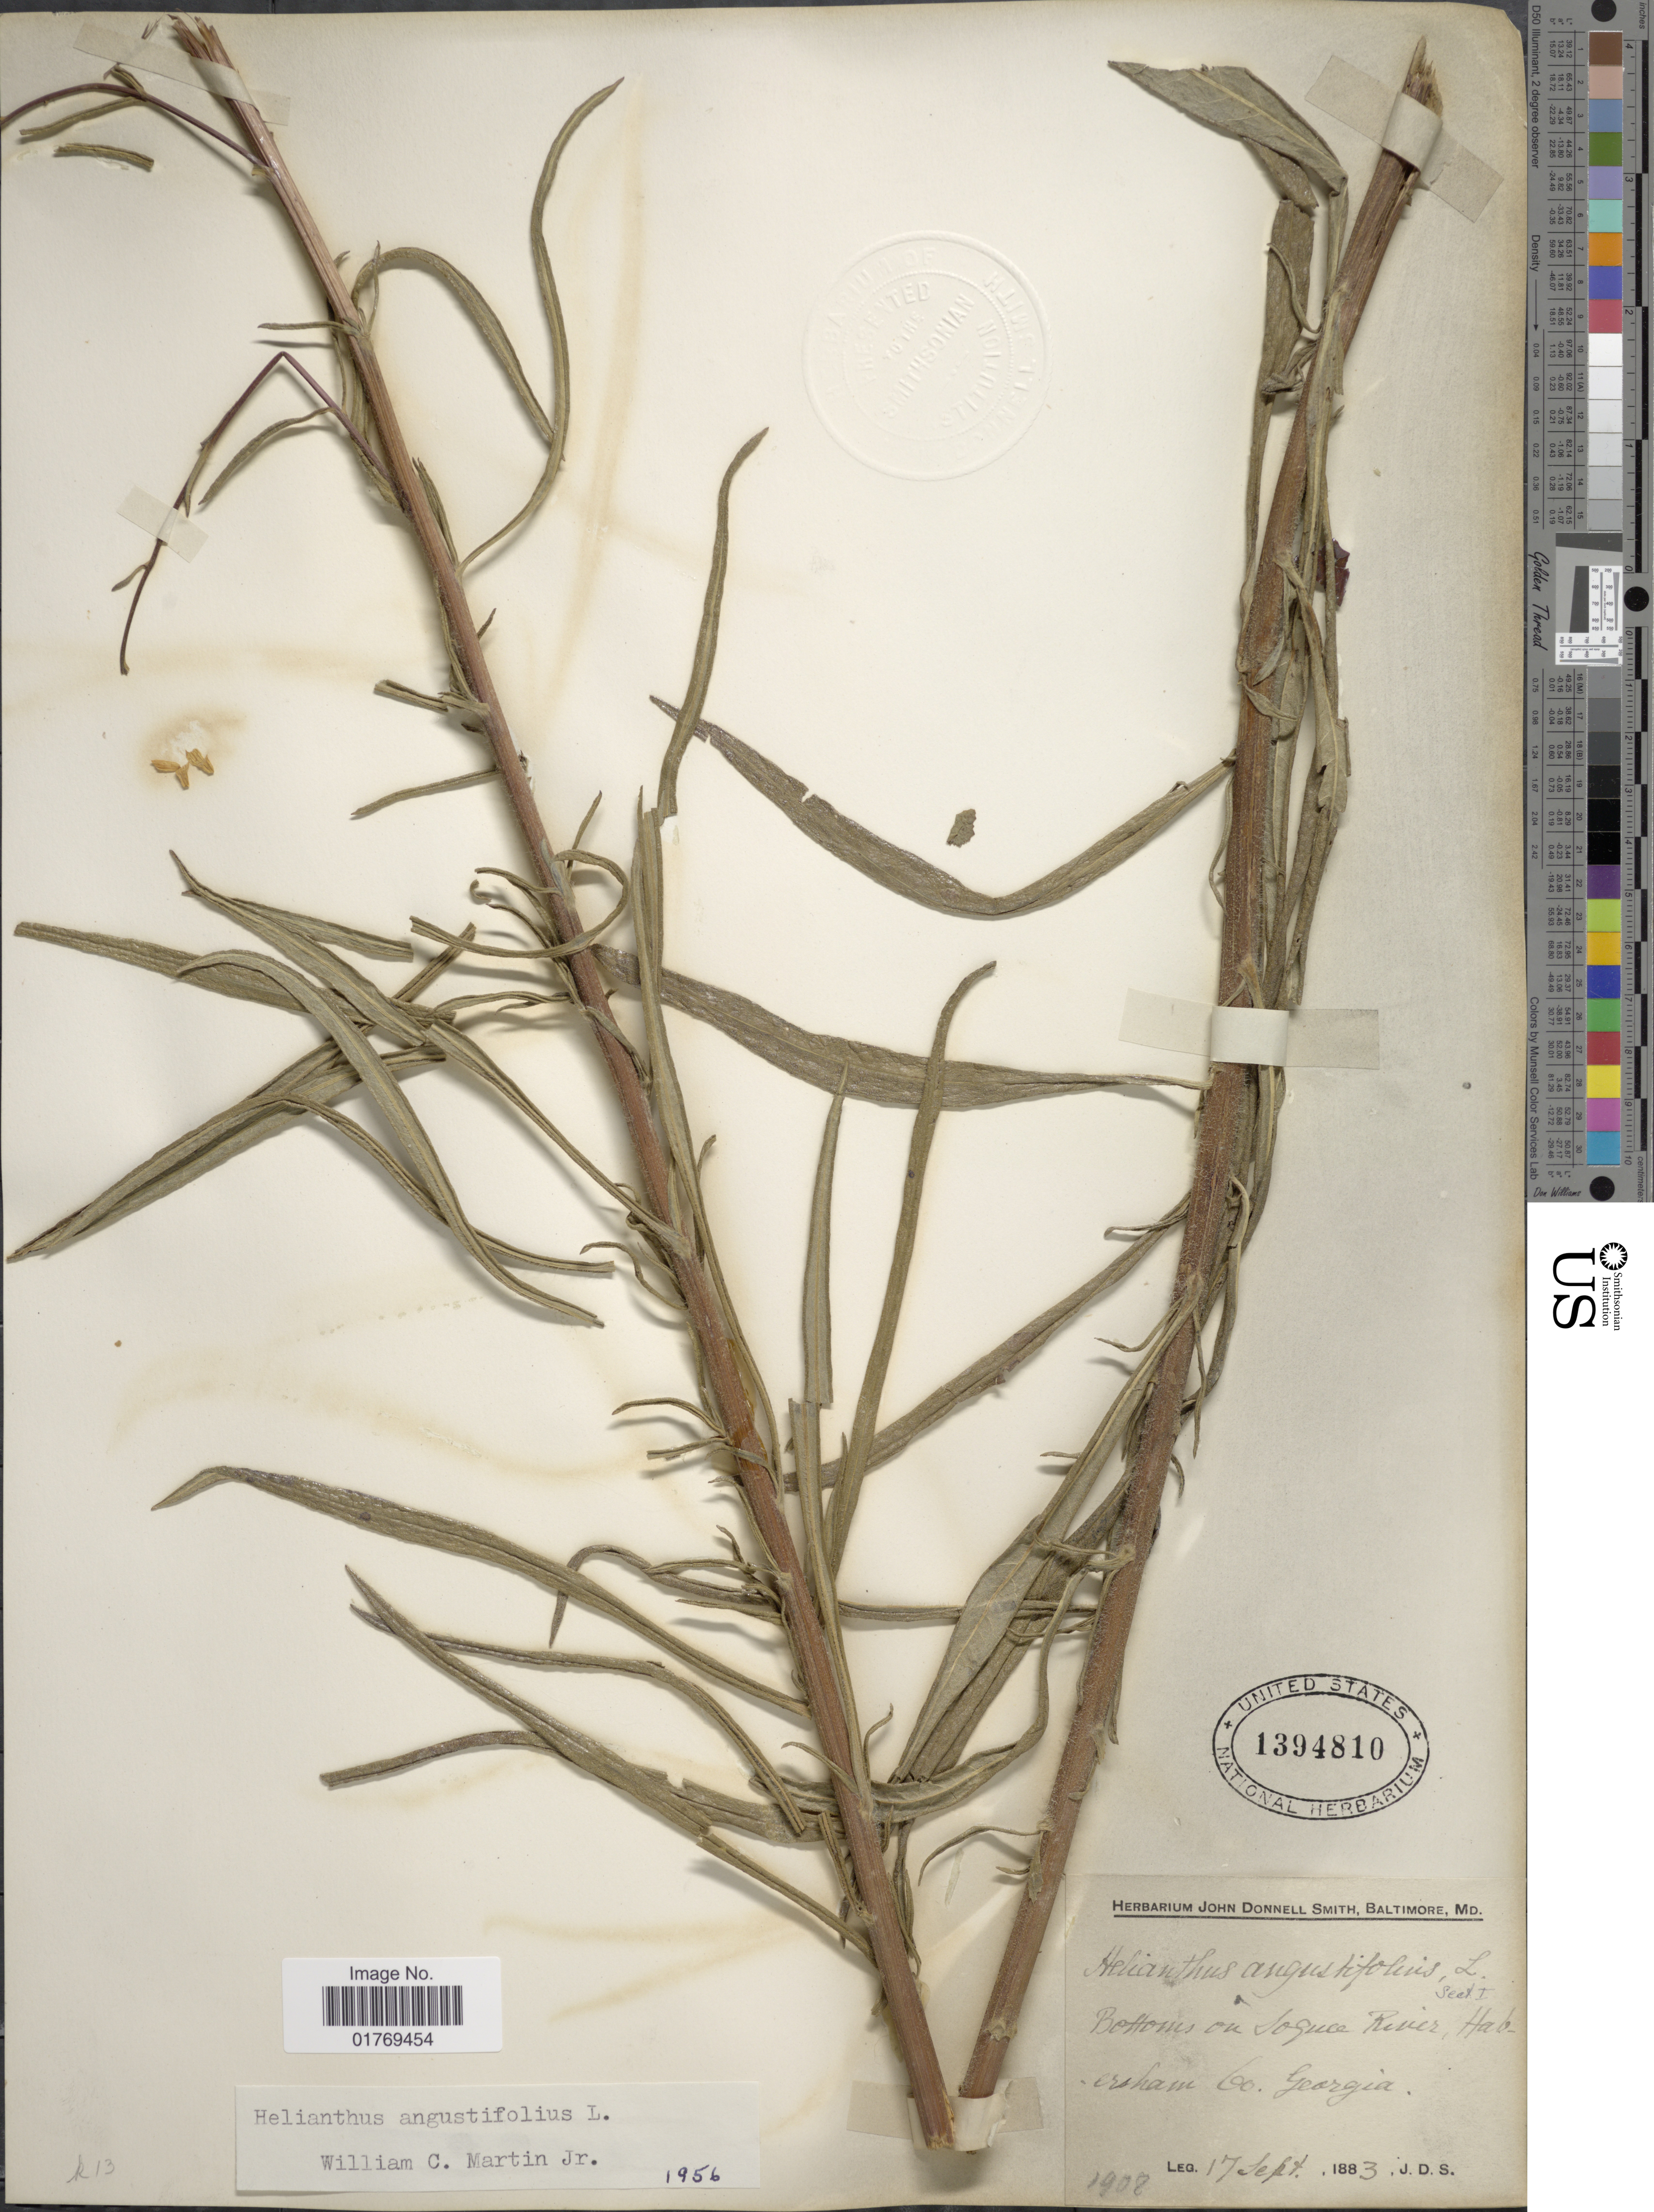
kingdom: Plantae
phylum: Tracheophyta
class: Magnoliopsida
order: Asterales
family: Asteraceae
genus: Helianthus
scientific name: Helianthus angustifolius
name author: L.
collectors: J. Donnell Smith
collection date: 1883-09-17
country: United States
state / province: Georgia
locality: Bottoms on Soguce River, Habersham Co.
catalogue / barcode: US 1394810